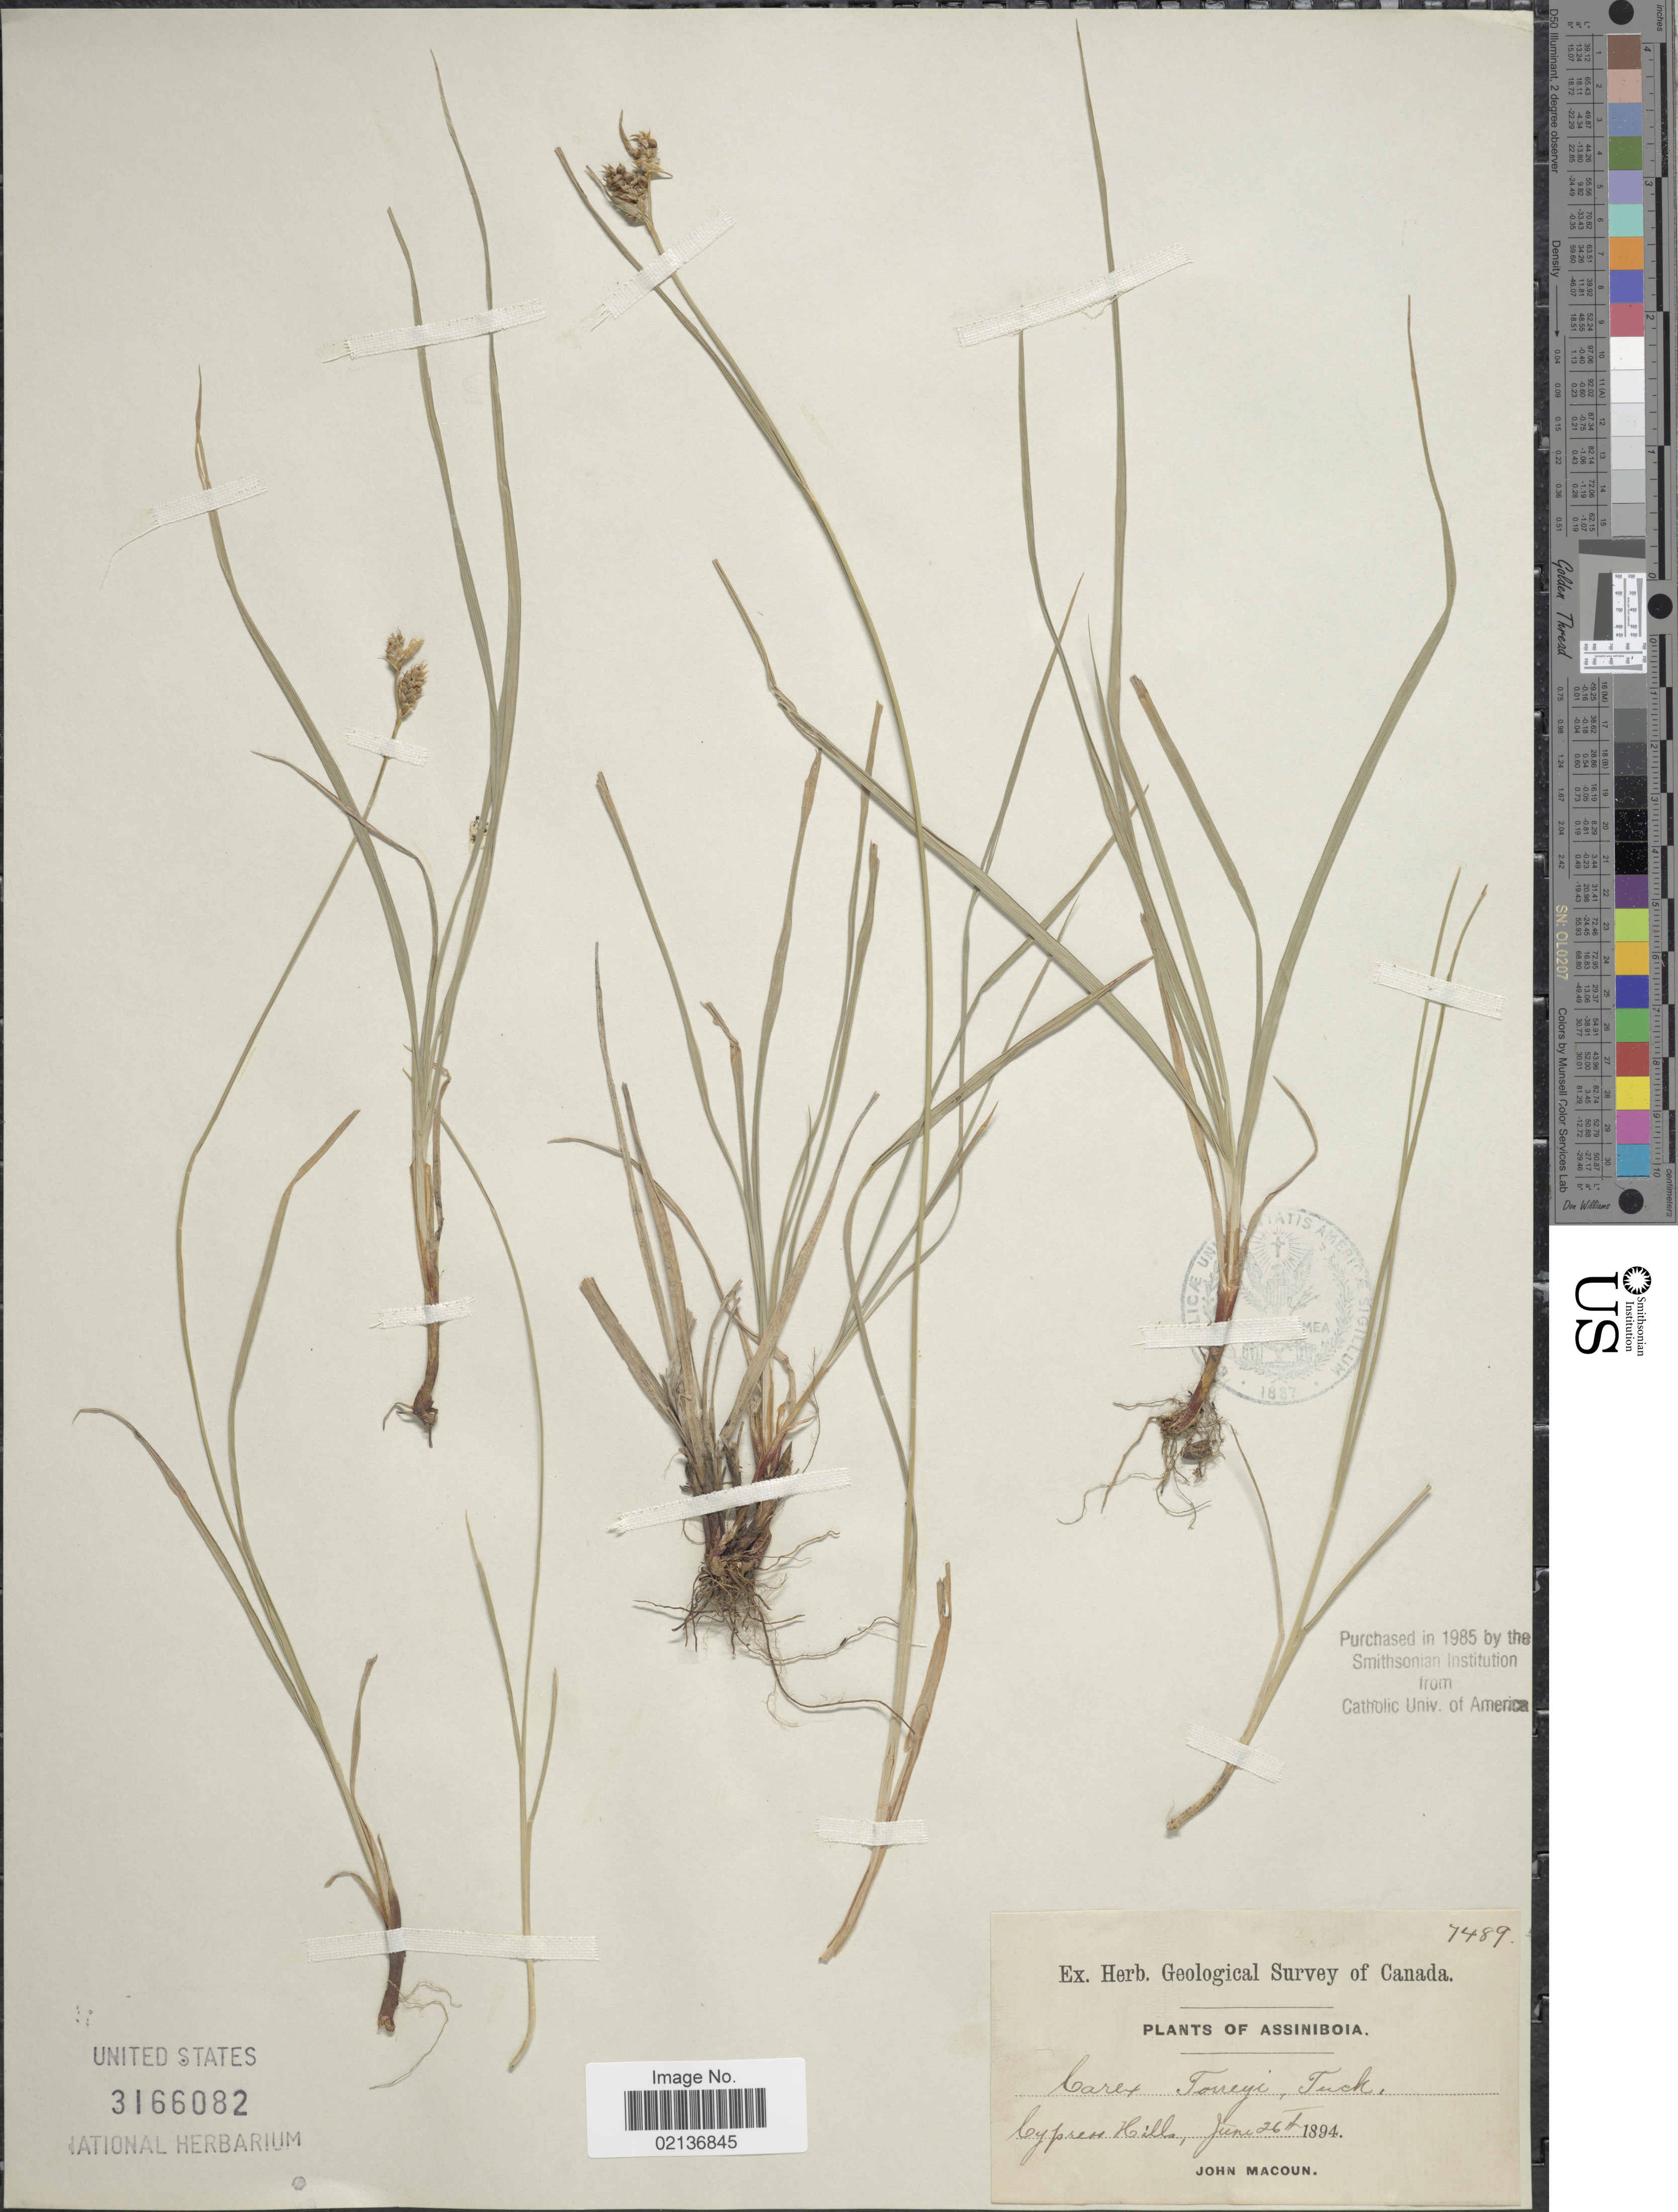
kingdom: Plantae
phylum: Tracheophyta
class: Liliopsida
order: Poales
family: Cyperaceae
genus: Carex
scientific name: Carex torreyi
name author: Tuck.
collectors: J. Macoun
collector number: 7489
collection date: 1894-06-26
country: Canada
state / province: Saskatchewan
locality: Assiniboia, Cypress Hills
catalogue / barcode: US 3166082